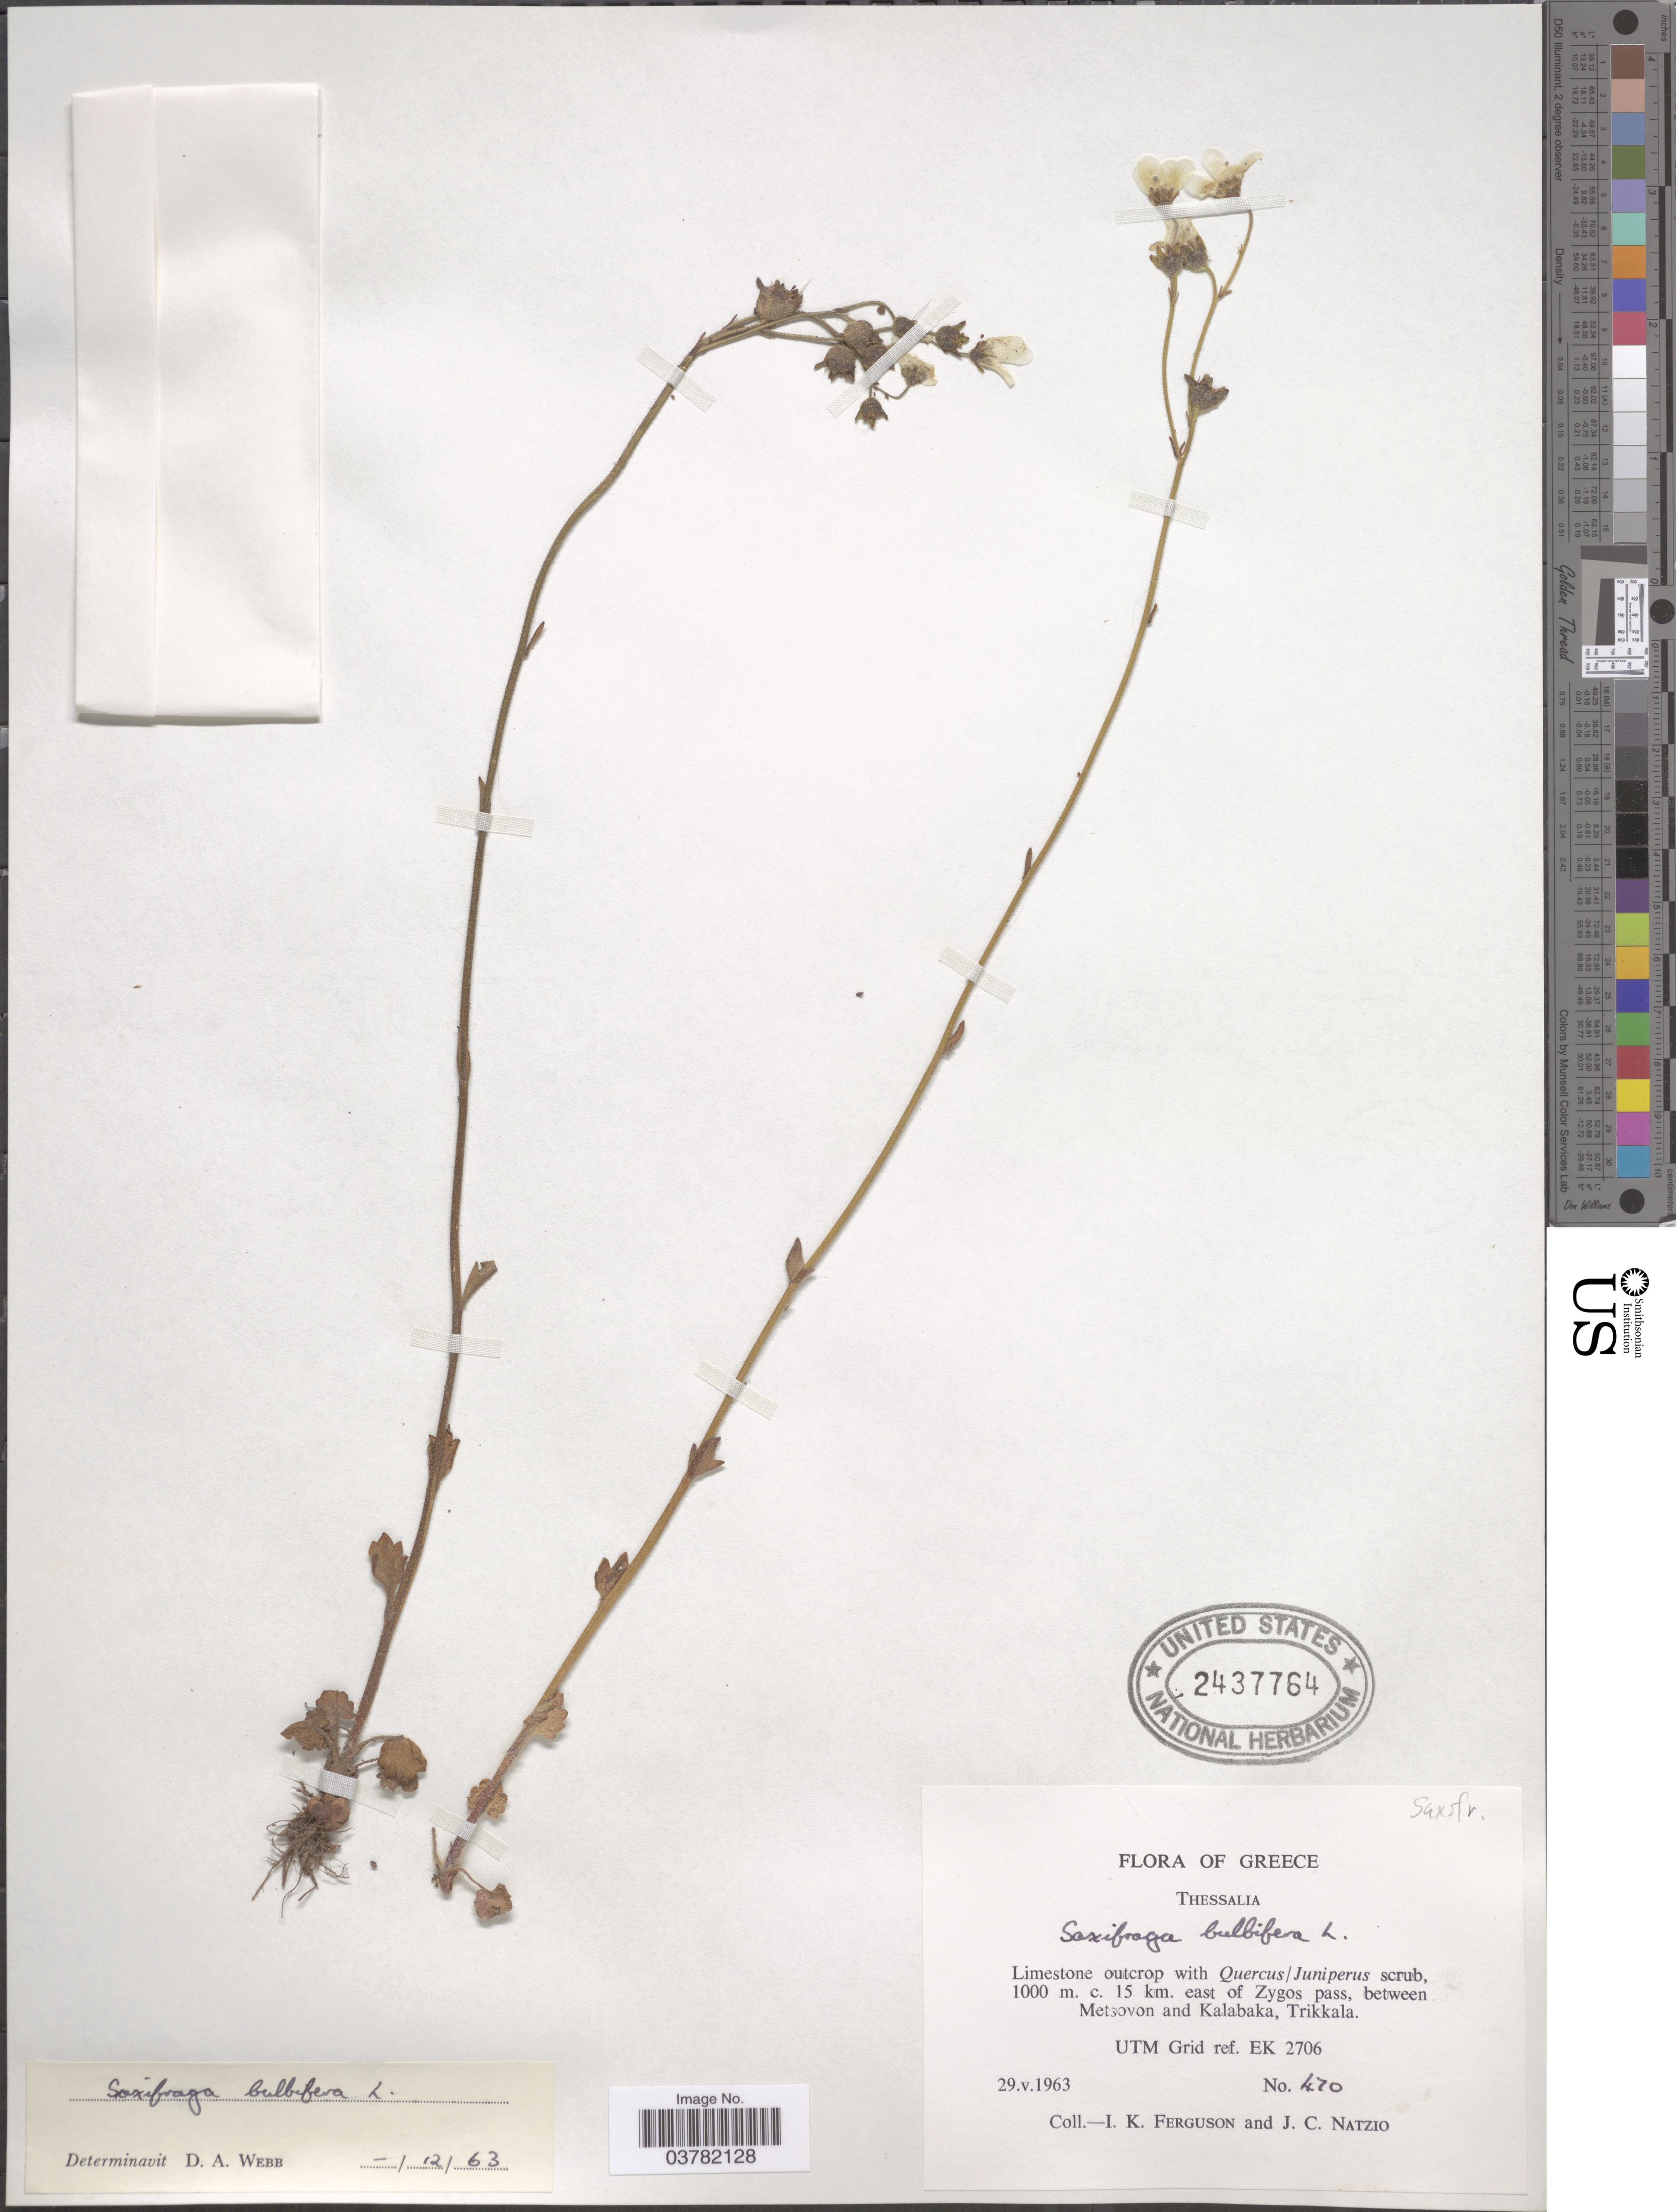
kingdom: Plantae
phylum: Tracheophyta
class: Magnoliopsida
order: Saxifragales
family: Saxifragaceae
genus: Saxifraga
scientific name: Saxifraga bulbifera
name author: L.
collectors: I. K. Ferguson & J. Natzio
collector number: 470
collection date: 1963-05-29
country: Greece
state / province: Thessaly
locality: Thessalia. C. 15 km. east of Zygos pass, between Metsovon and Kalabaka, Trikkala. UTM Grid ref. EK 2706.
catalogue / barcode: US 2437764